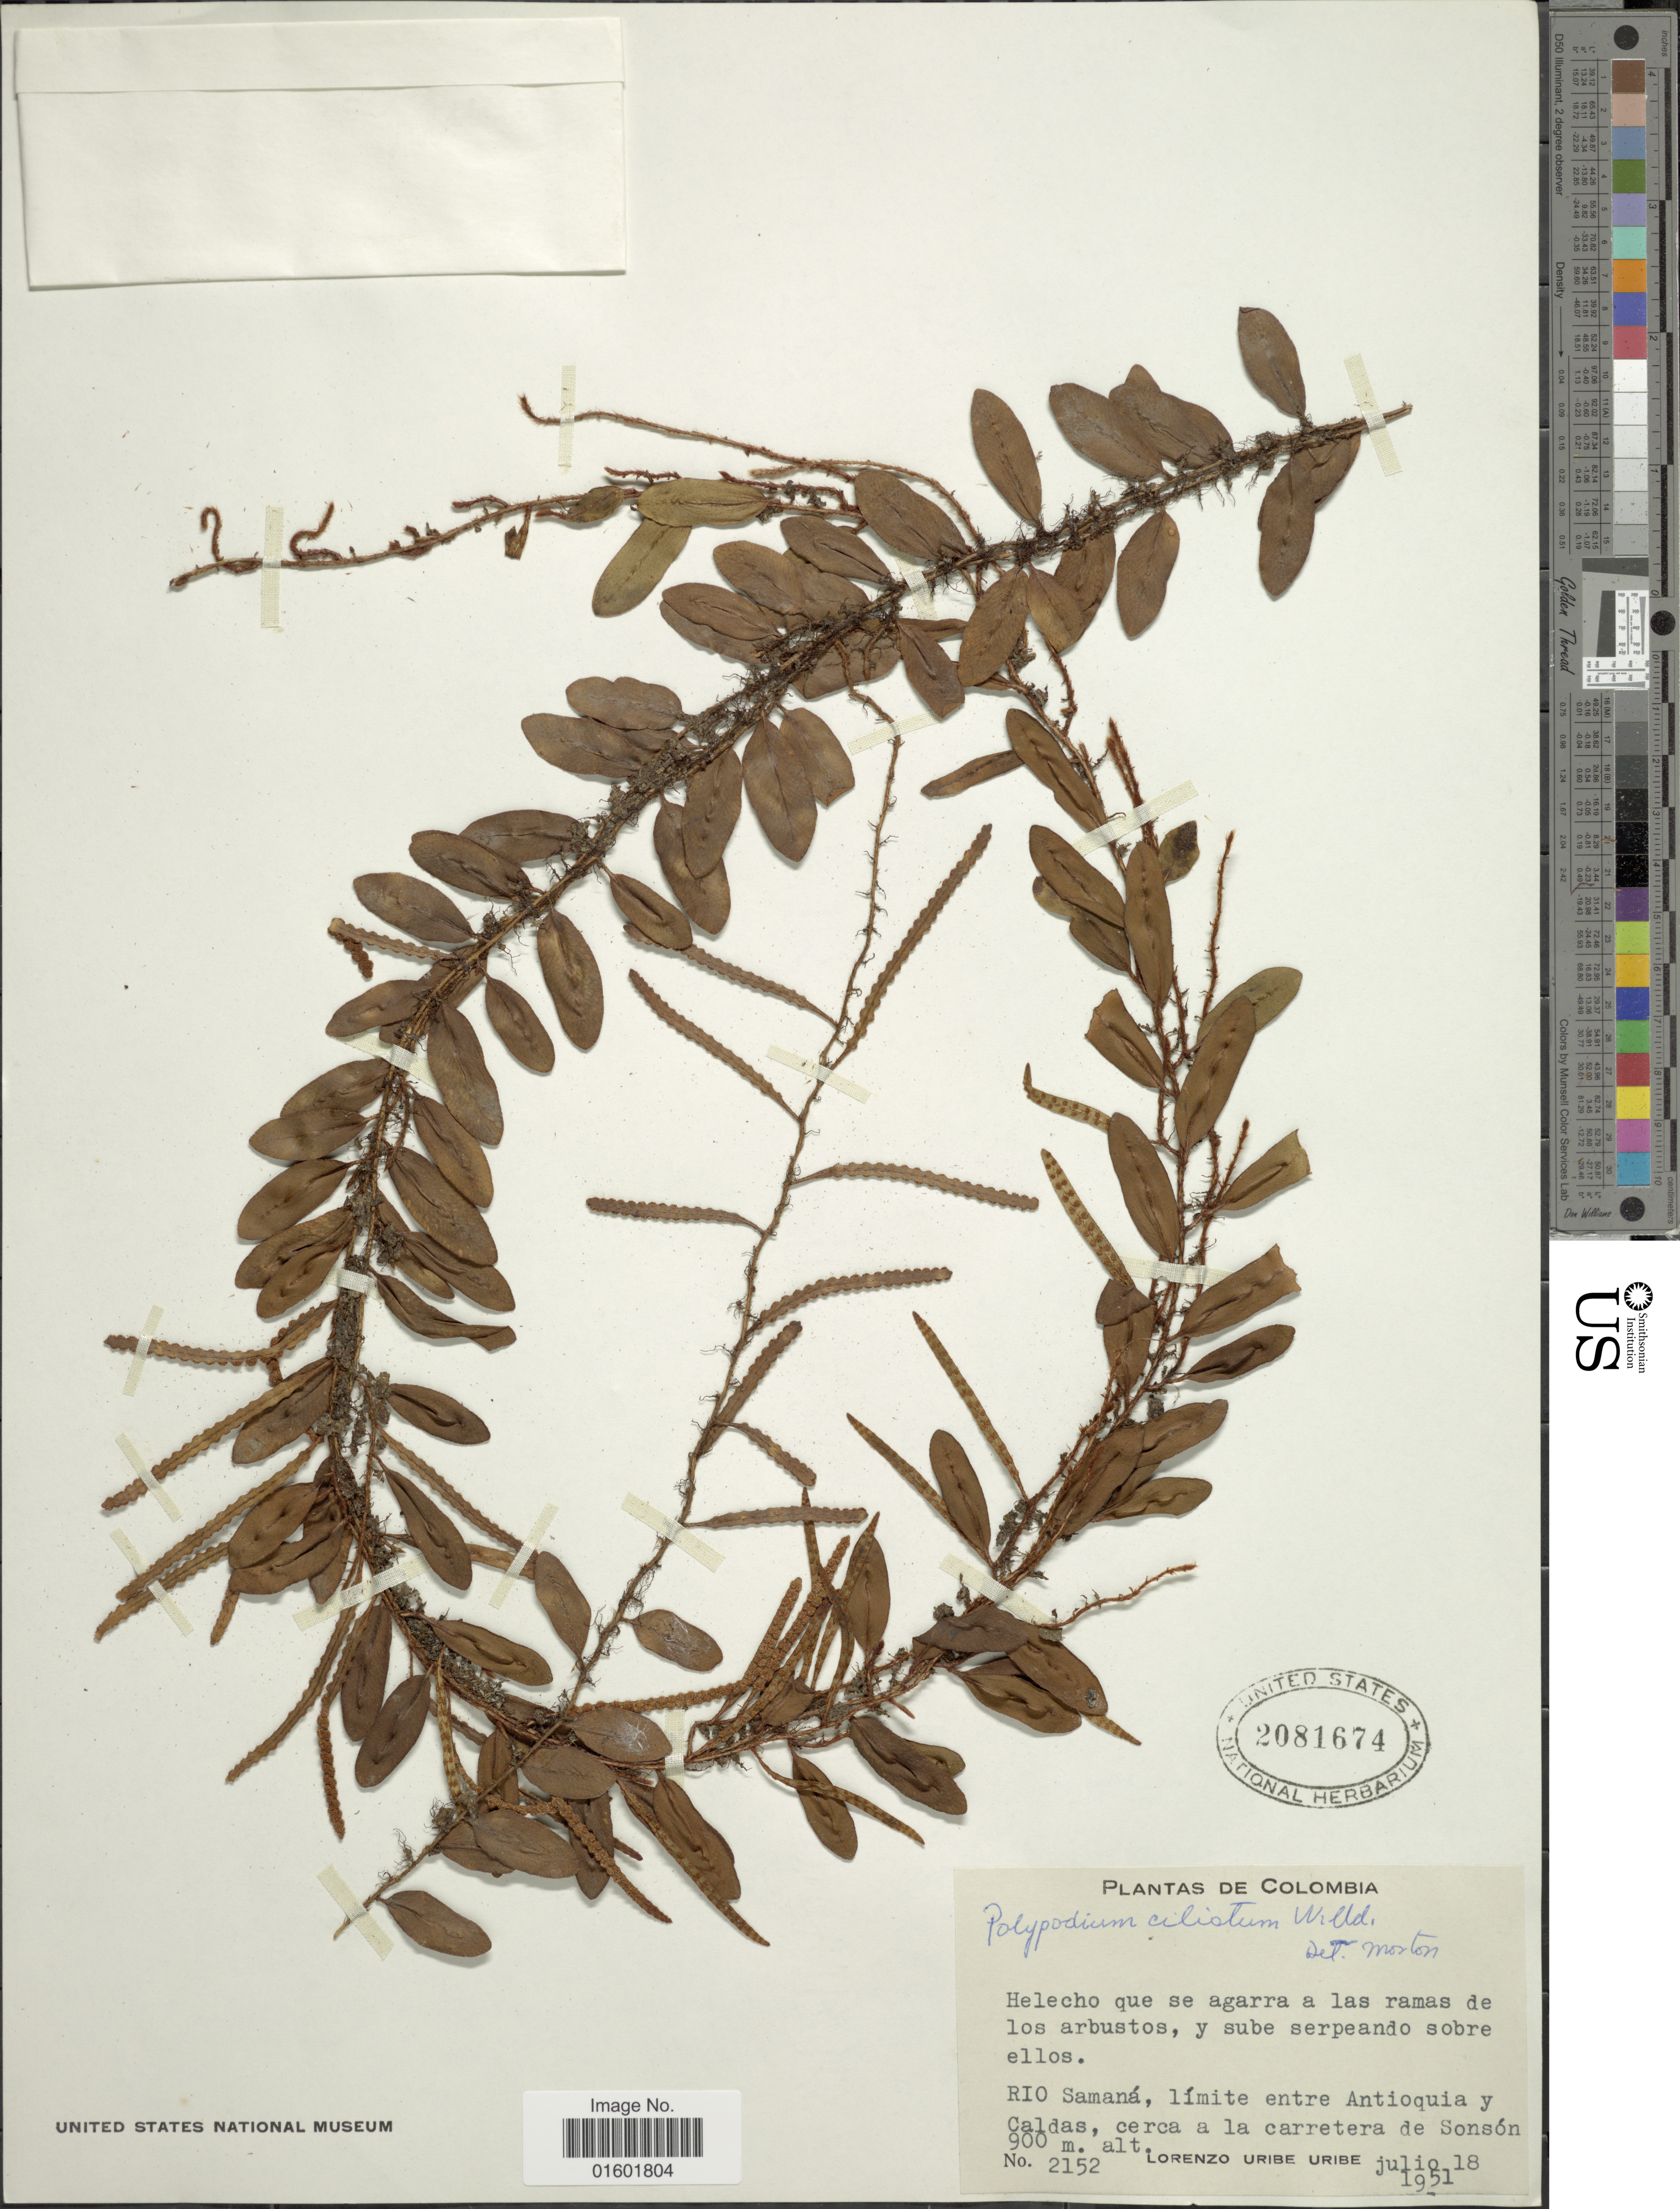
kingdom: Plantae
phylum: Tracheophyta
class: Polypodiopsida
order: Polypodiales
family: Polypodiaceae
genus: Microgramma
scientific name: Microgramma reptans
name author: (Cav.) A.R. Sm.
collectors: L. Uribe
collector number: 2152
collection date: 1951-07-18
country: Colombia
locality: Rio Samana, limite entre Antioguia y Caldas, cerca a la carretera de Sonson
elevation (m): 900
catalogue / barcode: US 2081674